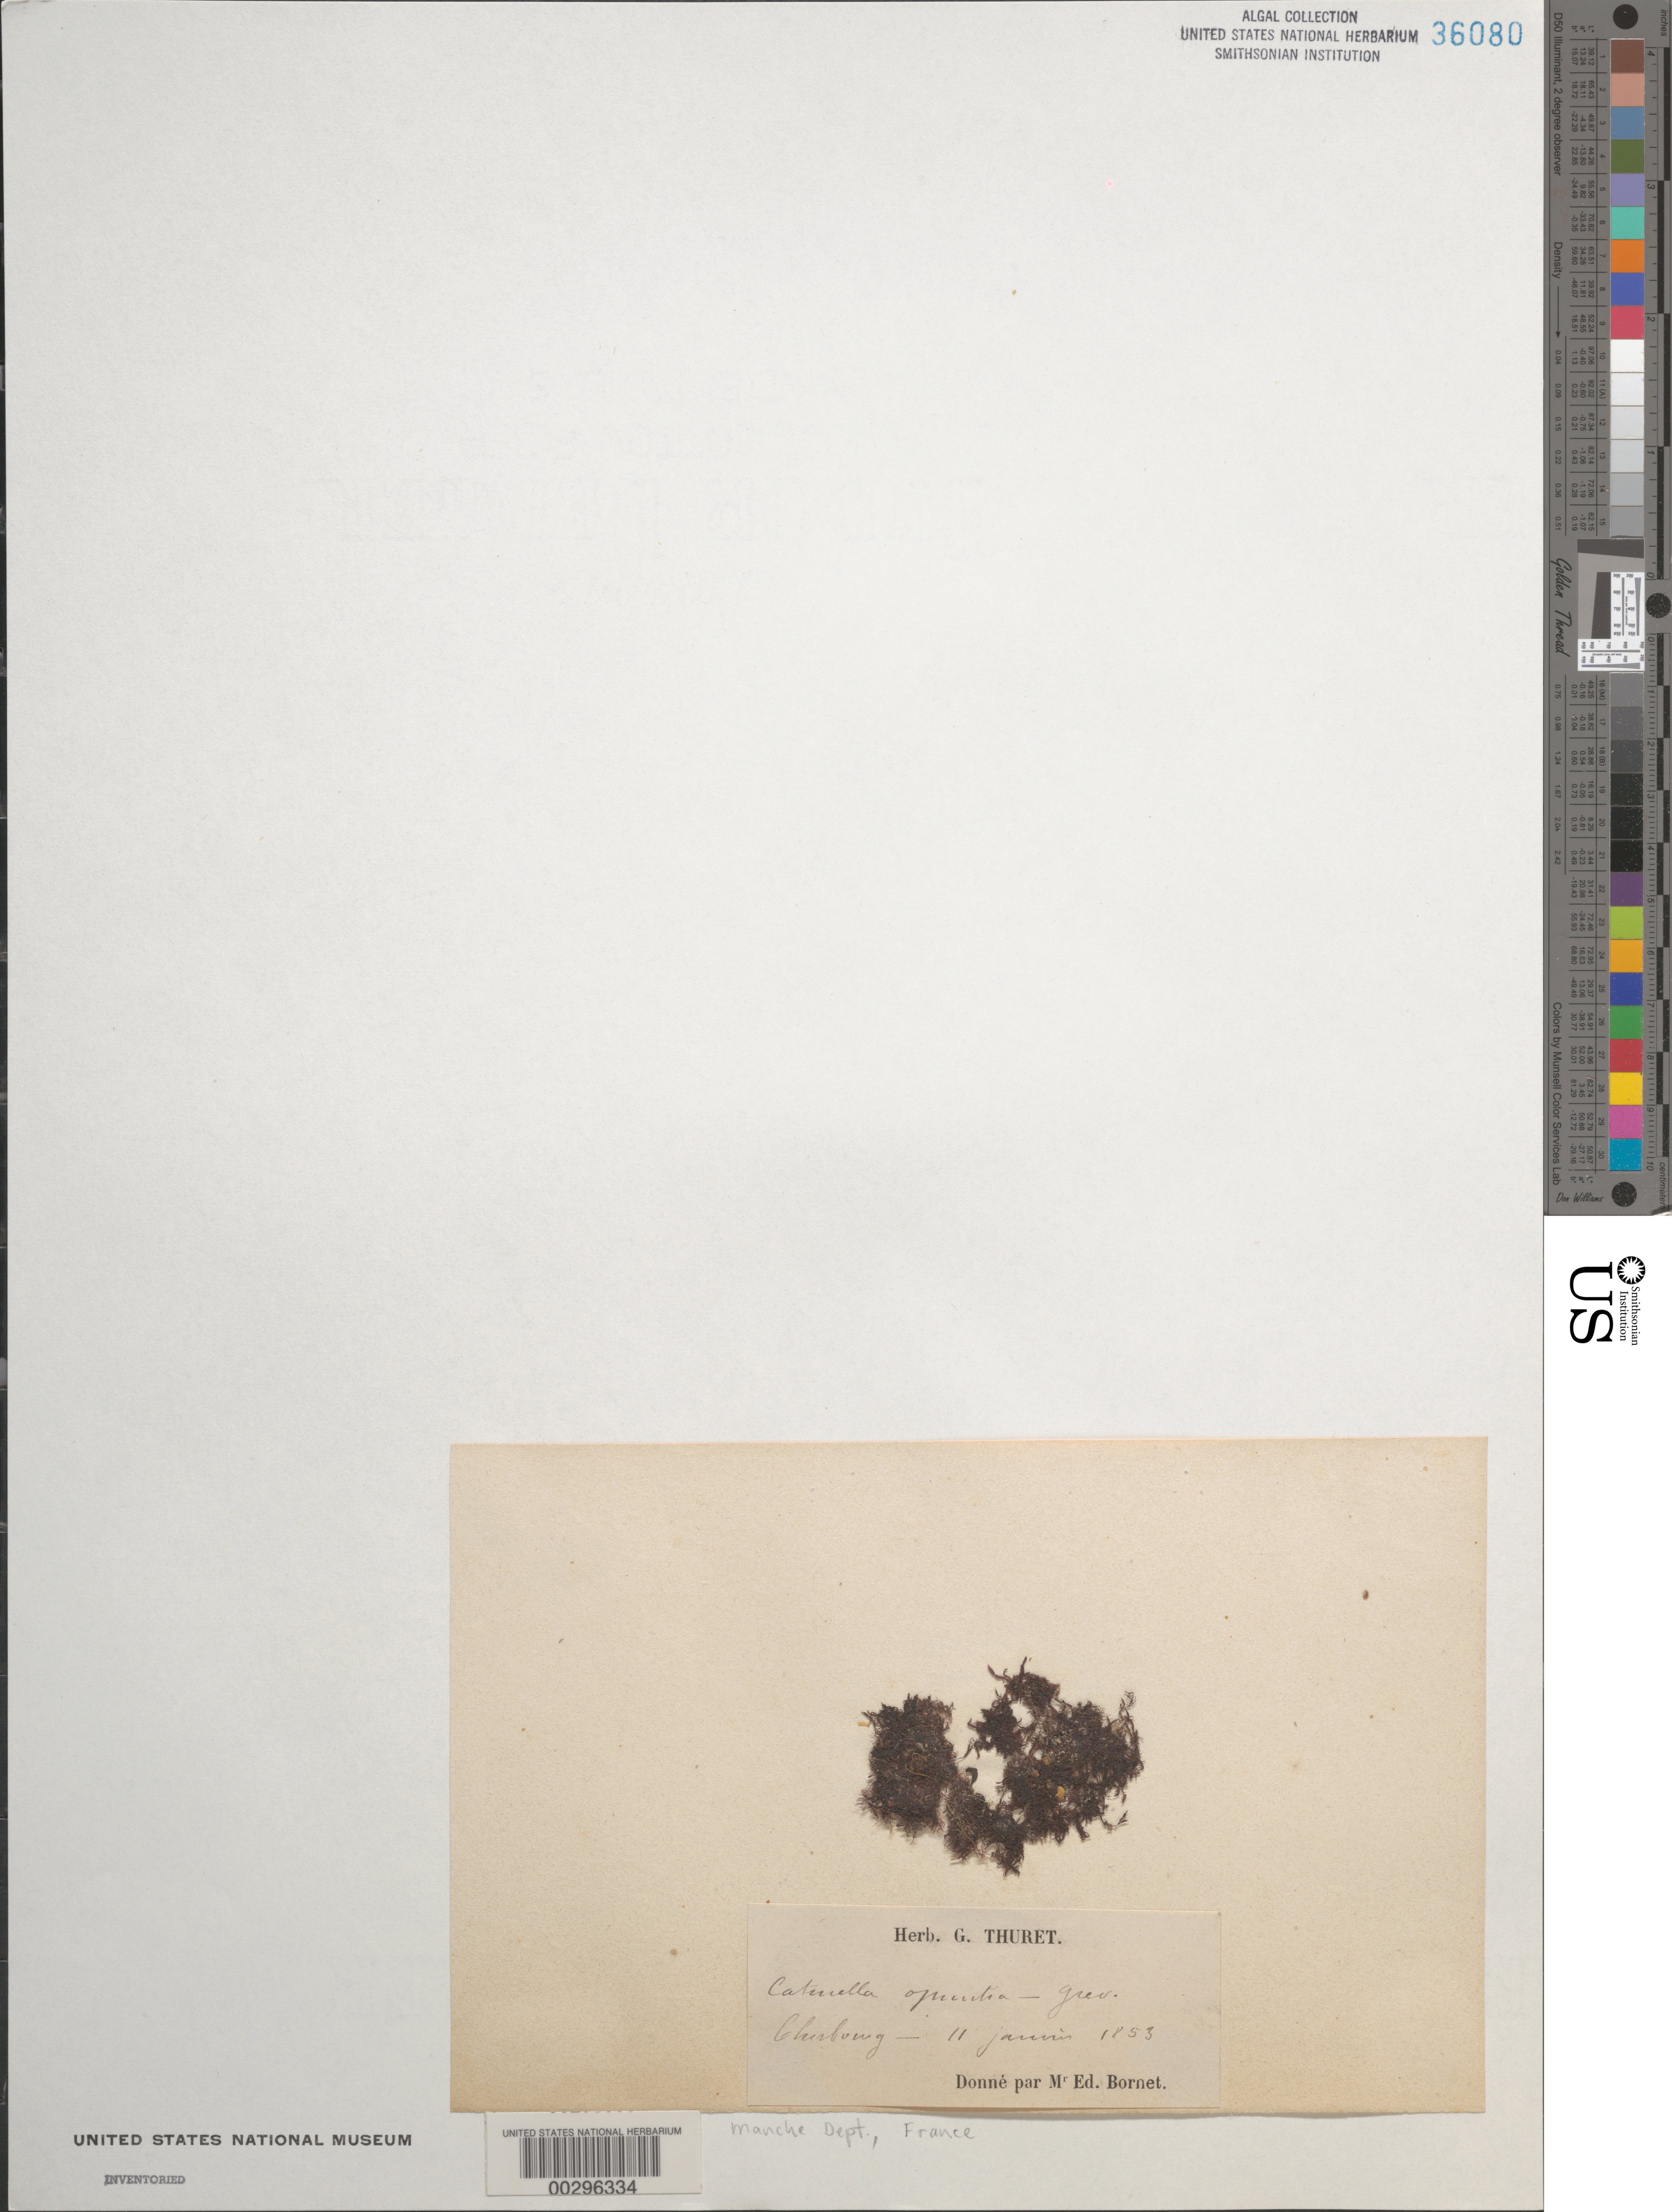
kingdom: Plantae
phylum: Rhodophyta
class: Florideophyceae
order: Gigartinales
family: Caulacanthaceae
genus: Catenella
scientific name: Catenella caespitosa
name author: (With.) L.M. Irvine in Parke & P.S. Dixon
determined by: Algae name updating Project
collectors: Thuret, G. (herbarium)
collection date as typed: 11 Jan 1853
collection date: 1853-01-11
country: France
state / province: Normandie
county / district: Manche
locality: Cherbourg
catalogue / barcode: US 36080